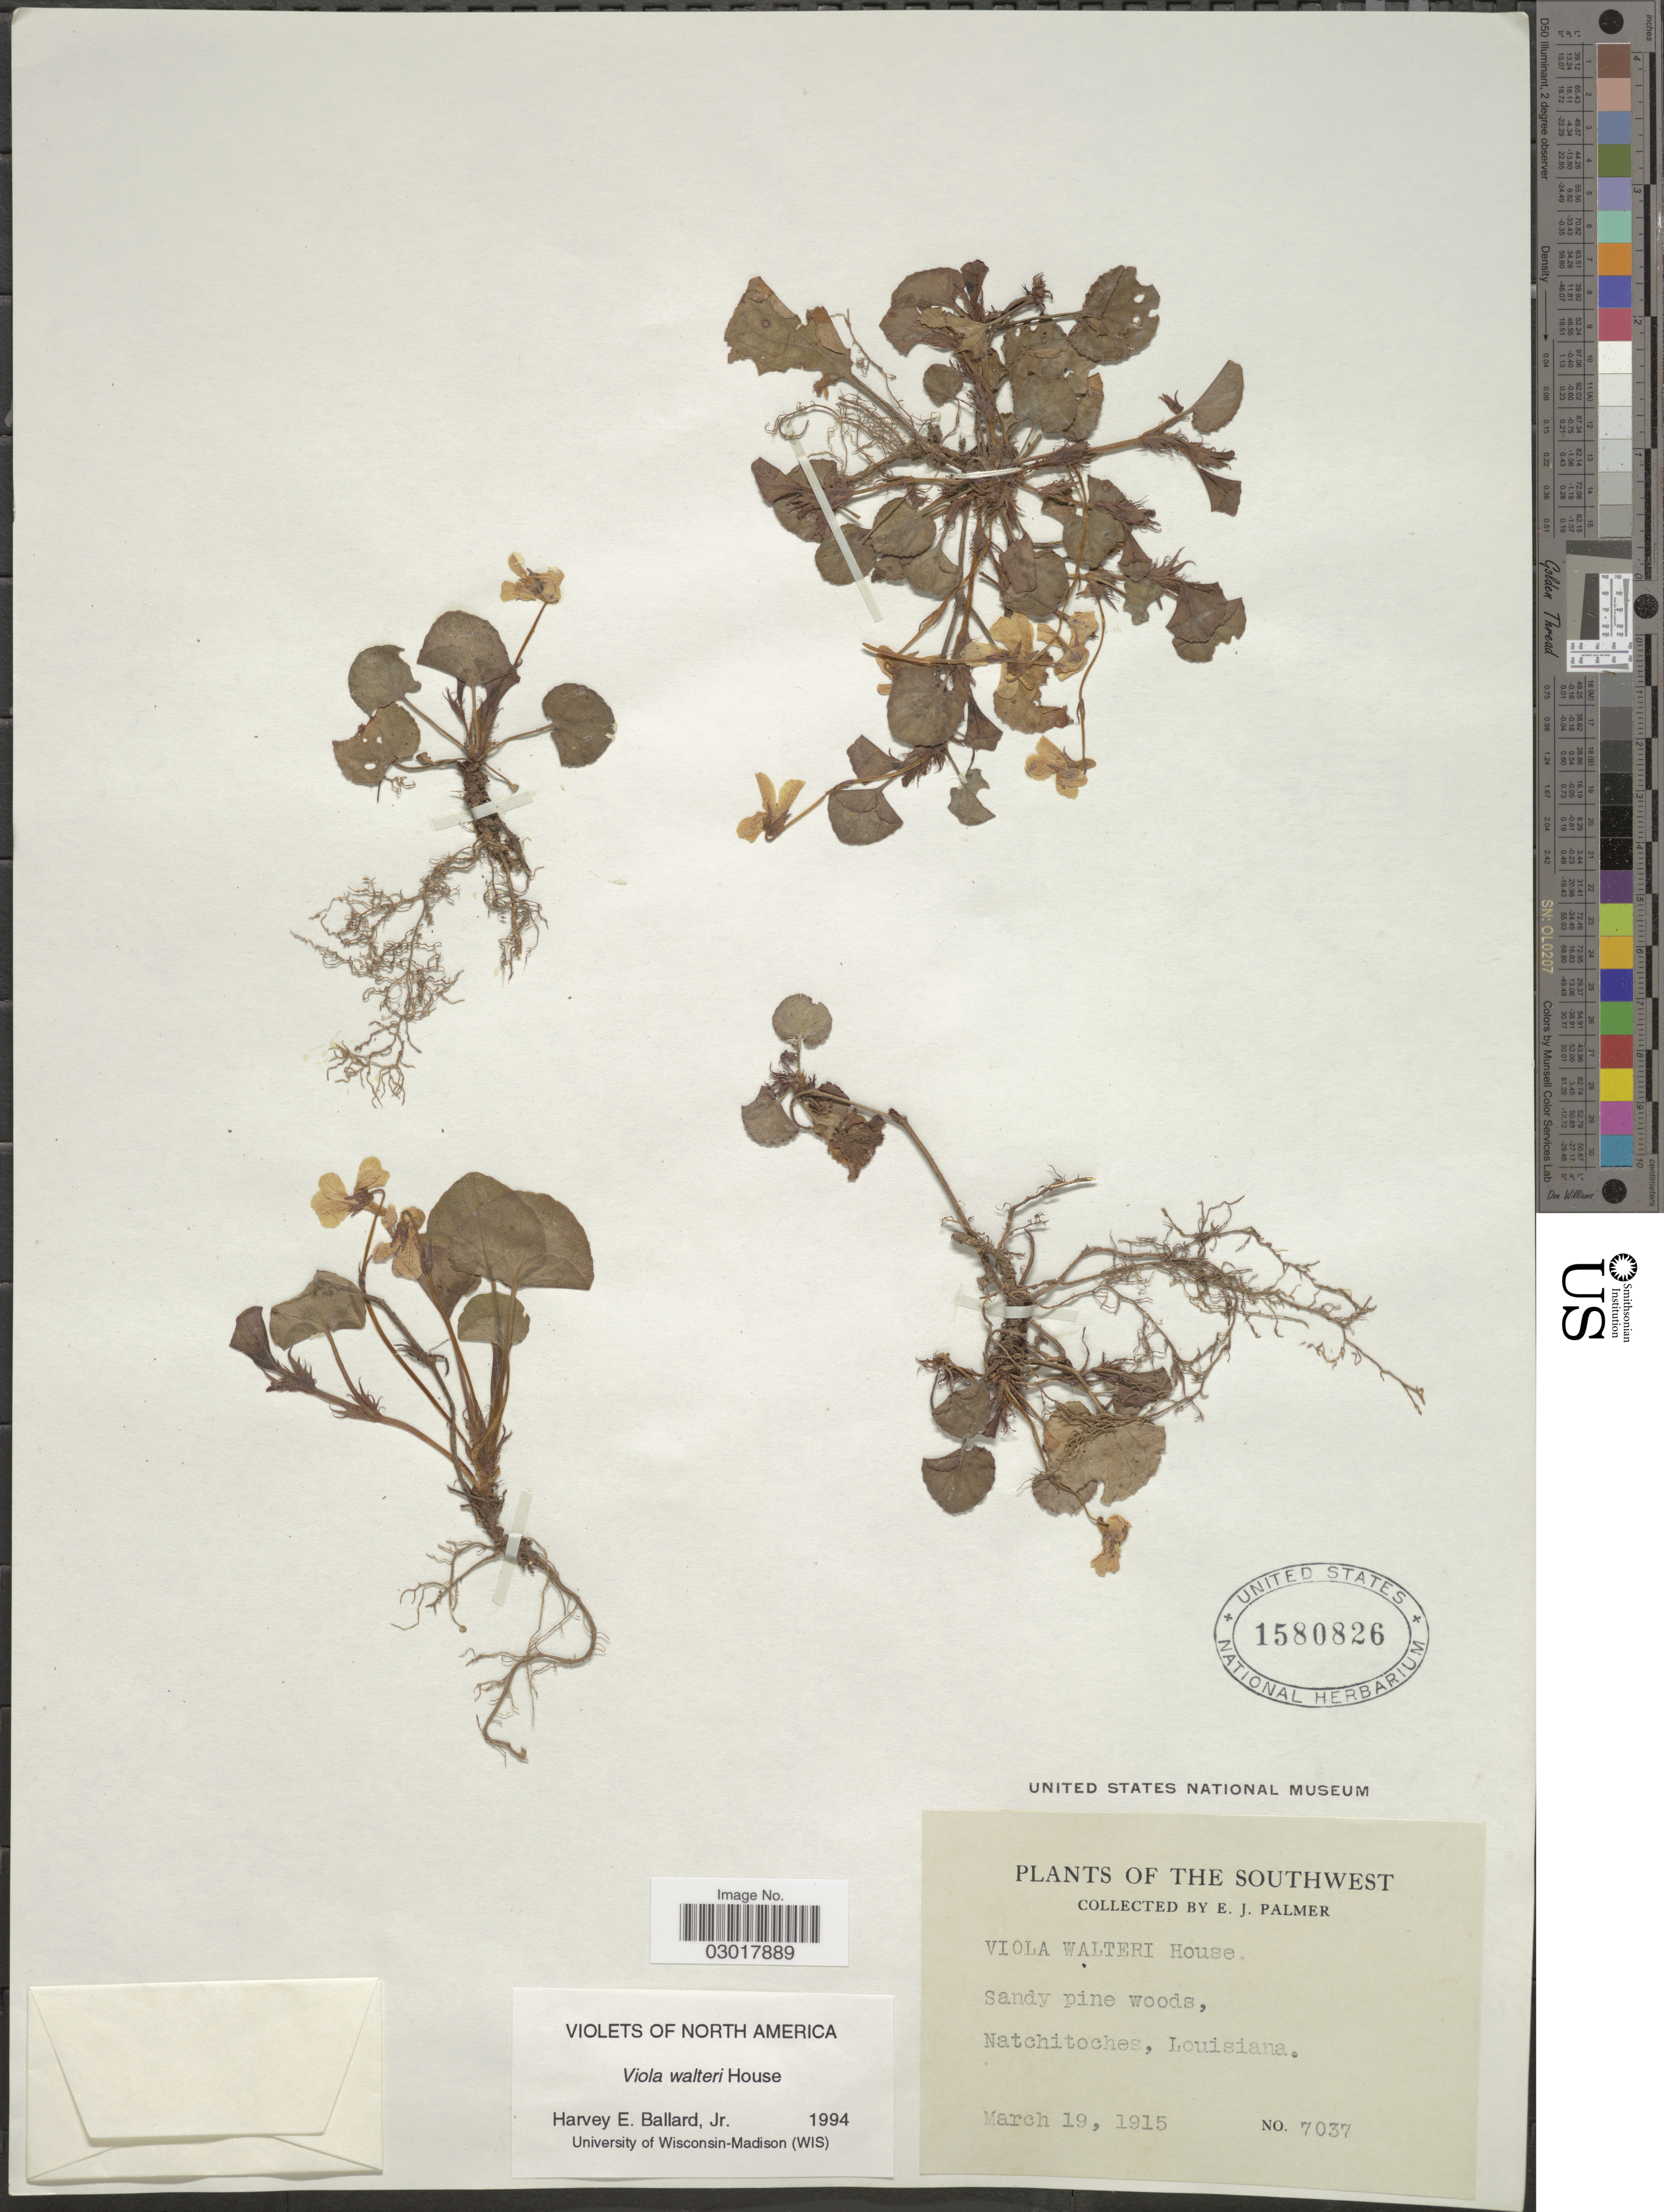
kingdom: Plantae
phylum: Tracheophyta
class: Magnoliopsida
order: Malpighiales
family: Violaceae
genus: Viola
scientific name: Viola walteri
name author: House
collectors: E. J. Palmer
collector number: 7037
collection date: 1915-03-19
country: United States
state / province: Louisiana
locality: Southwest. Natchitoches.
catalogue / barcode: US 1580826